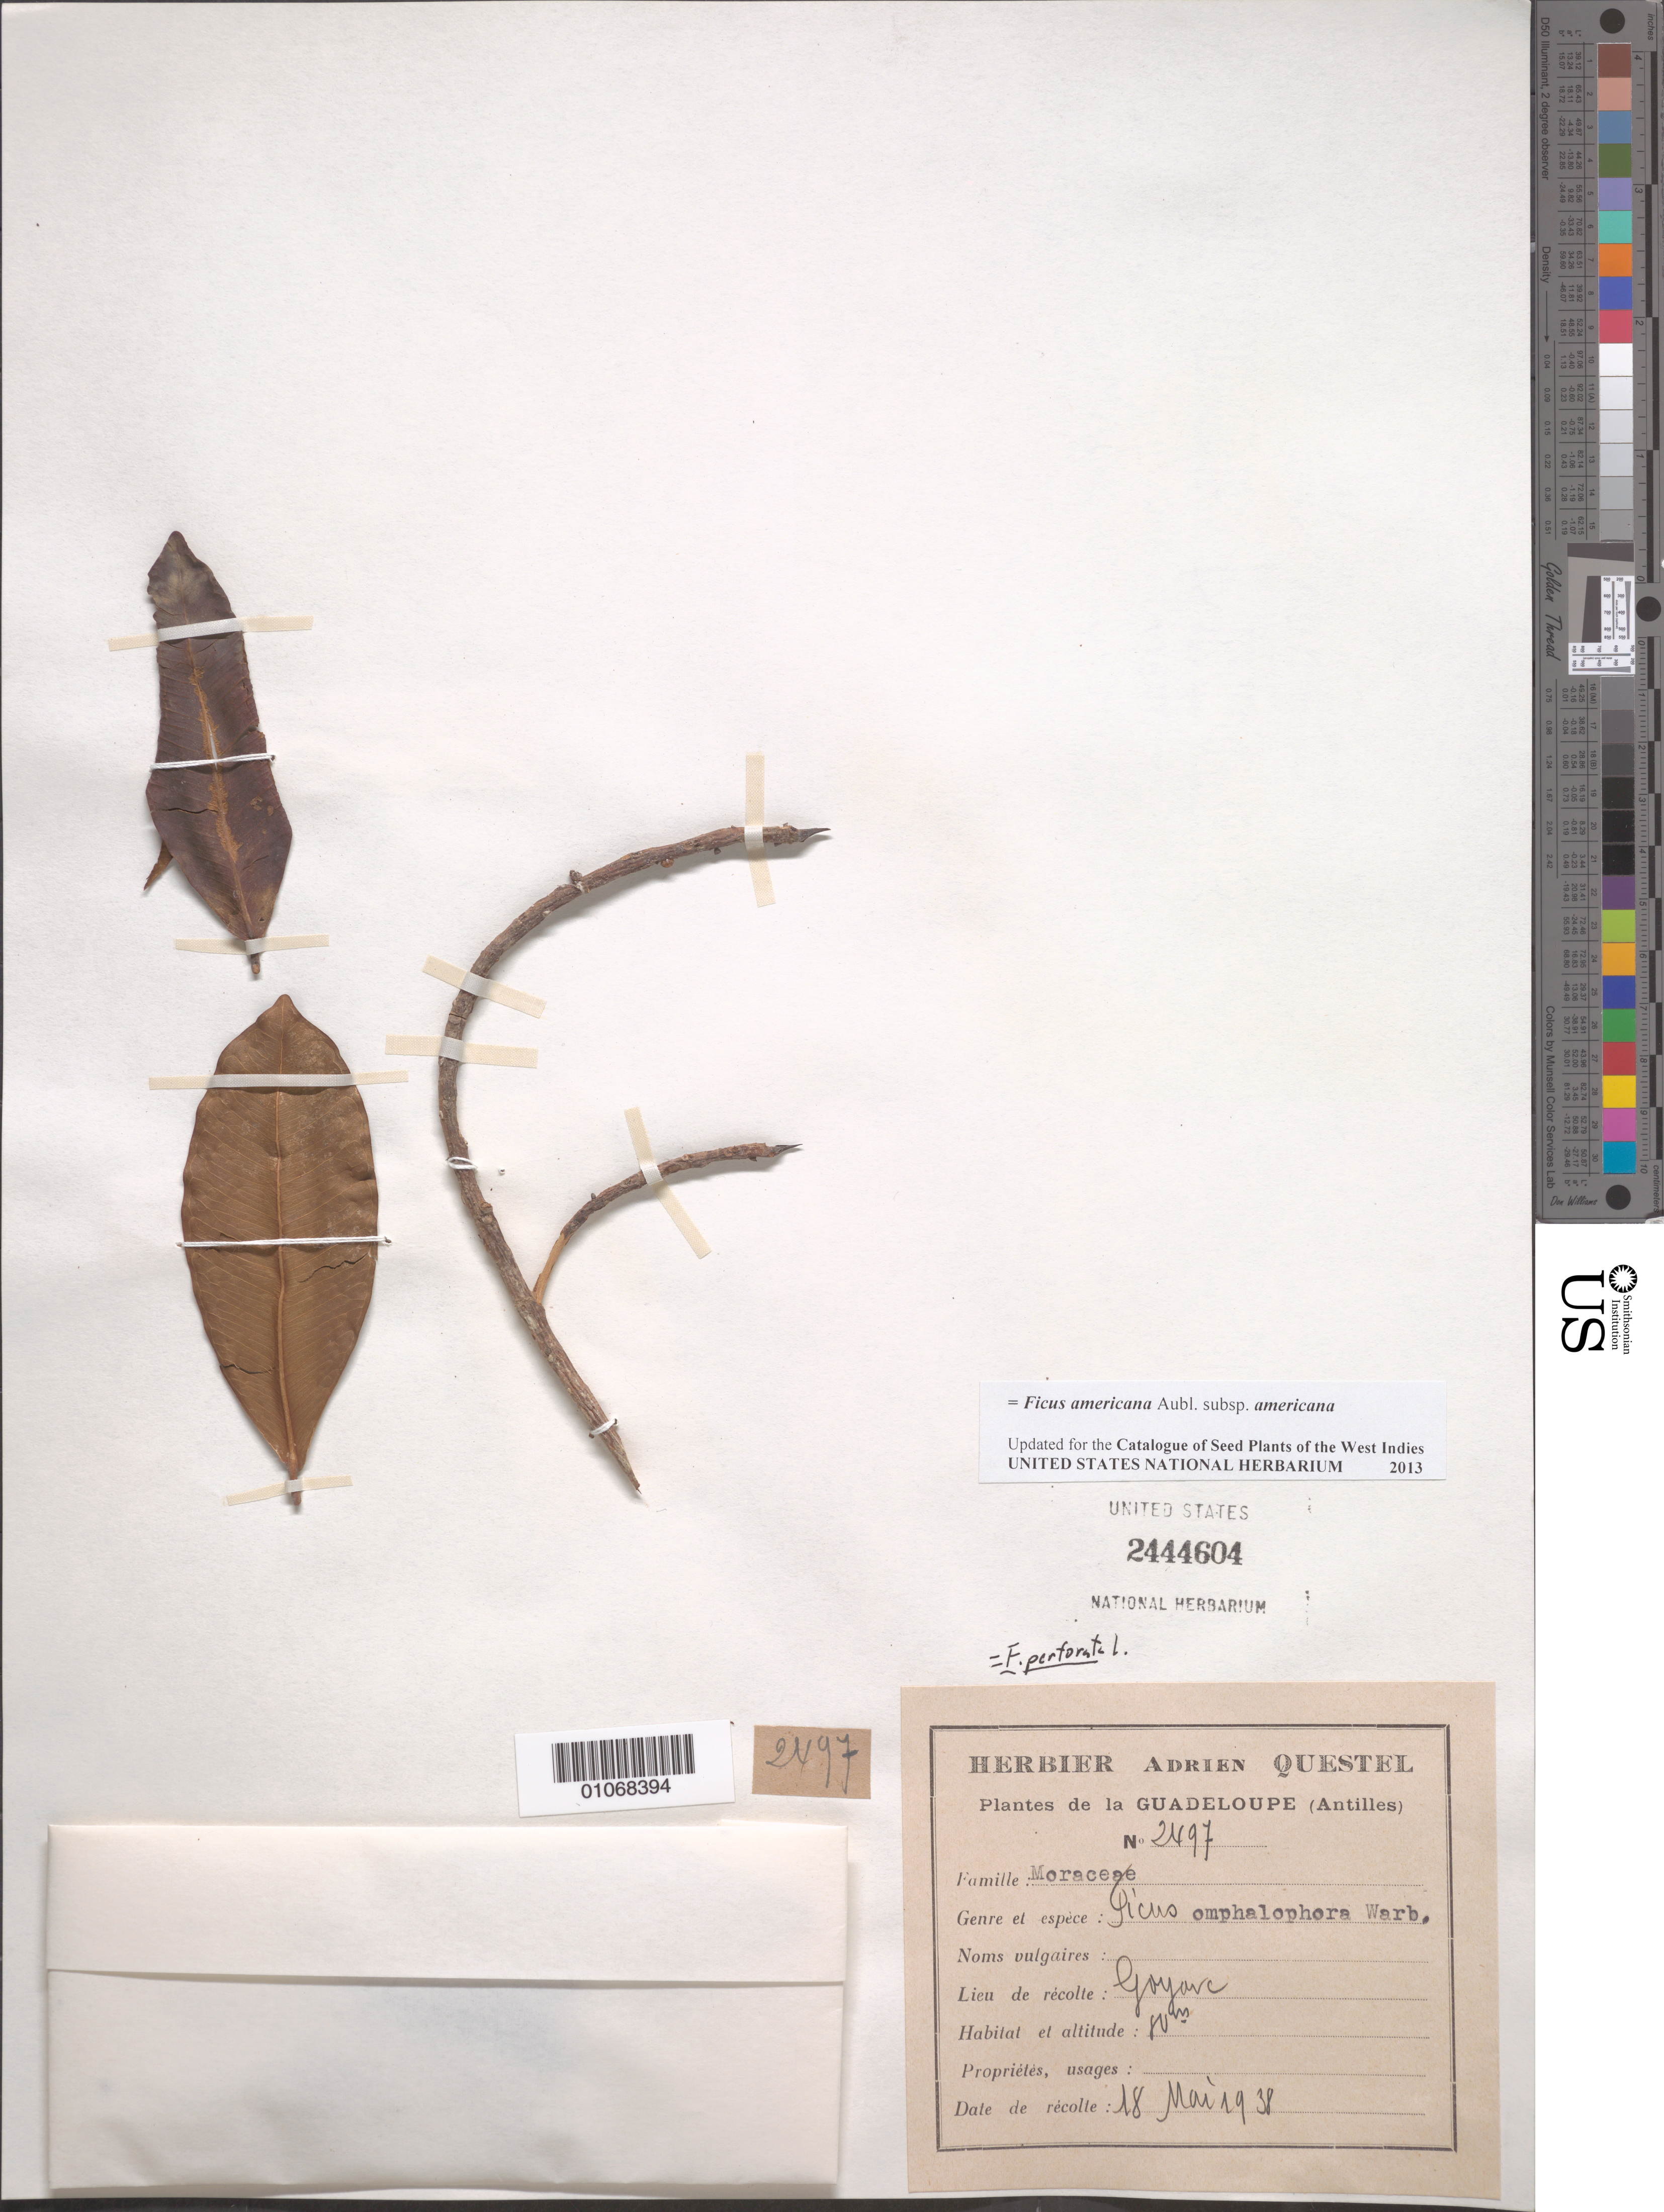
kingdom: Plantae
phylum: Tracheophyta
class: Magnoliopsida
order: Rosales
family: Moraceae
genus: Ficus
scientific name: Ficus perforata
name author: L.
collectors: A. Questel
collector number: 2497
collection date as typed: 18 May 1938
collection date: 1938-05-18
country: Guadeloupe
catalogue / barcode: US 2444604